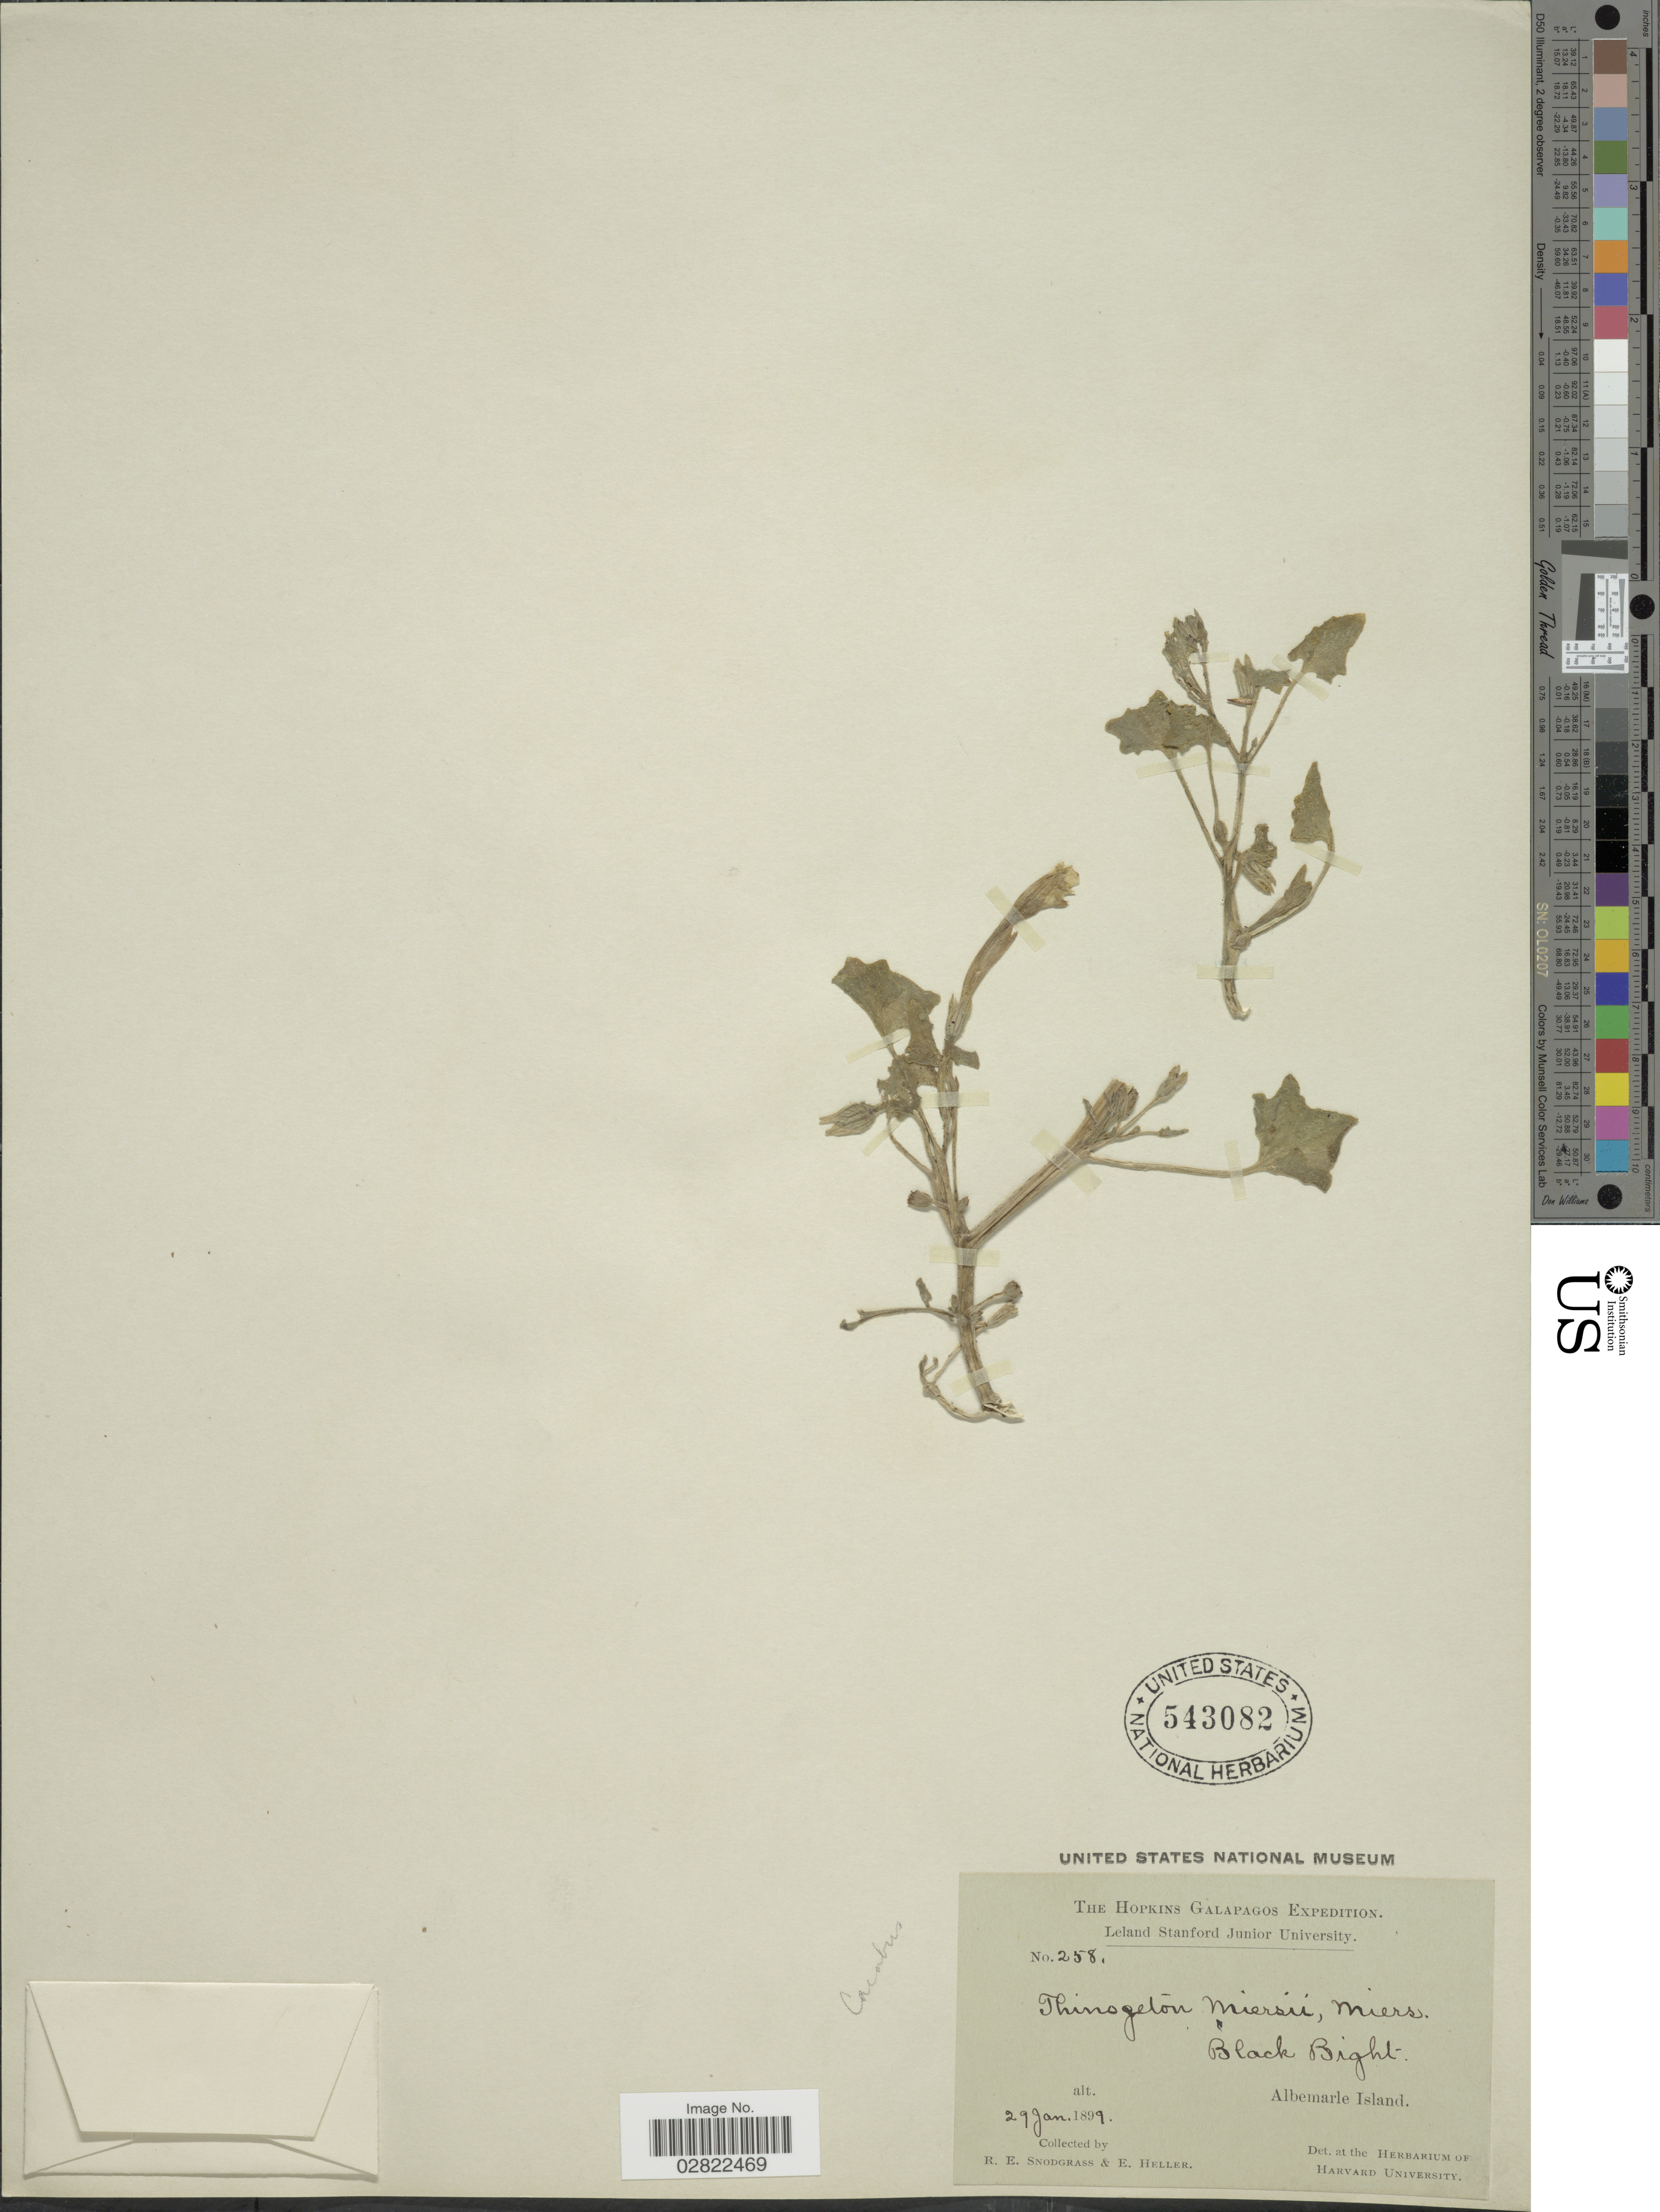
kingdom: Plantae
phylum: Tracheophyta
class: Magnoliopsida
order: Solanales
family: Solanaceae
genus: Exodeconus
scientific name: Exodeconus miersii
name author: (Hook. f.) D'Arcy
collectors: R. E. Snodgrass & E. Heller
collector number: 258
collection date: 1899-01-29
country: Ecuador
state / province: Colón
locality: Albemarle Island.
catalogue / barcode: US 543082